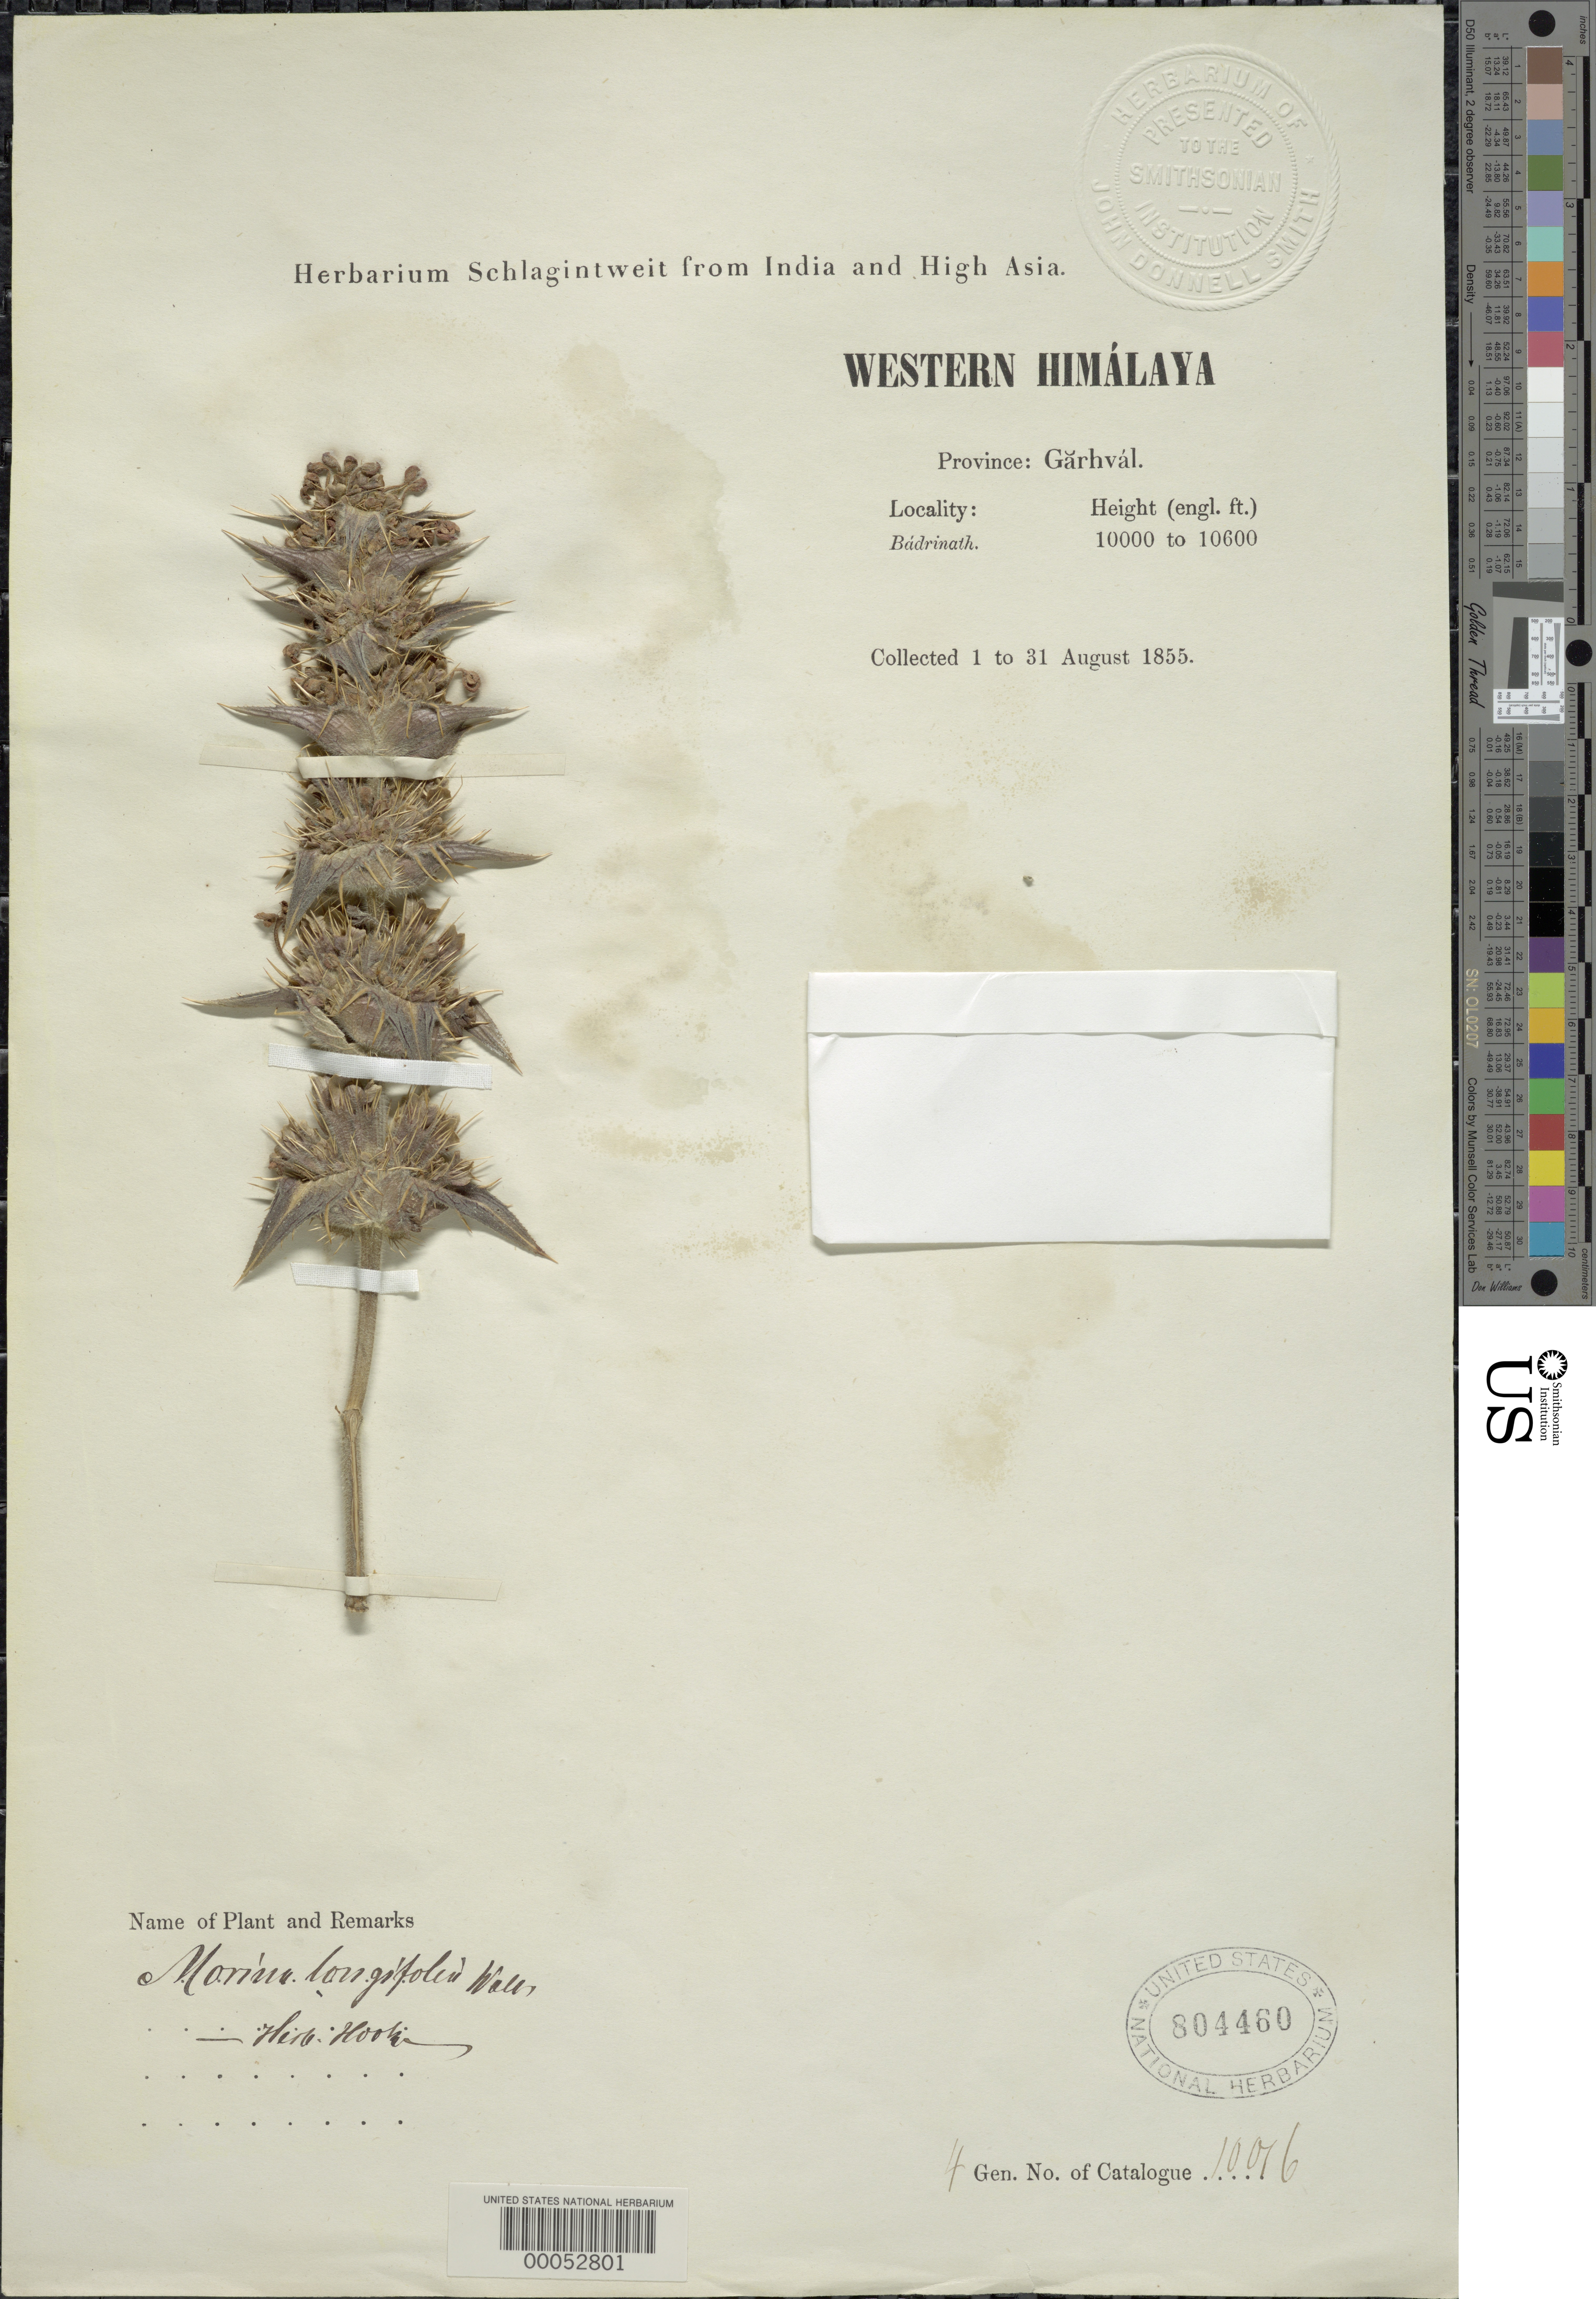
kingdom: Plantae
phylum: Tracheophyta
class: Magnoliopsida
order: Dipsacales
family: Caprifoliaceae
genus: Morina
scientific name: Morina longifolia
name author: Wall. ex DC.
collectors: Herbarium Schlagintweit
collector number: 10016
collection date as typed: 01 Aug 1855 to 31 Aug 1855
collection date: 1855-08-01/1855-08-31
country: India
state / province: Uttar Pradesh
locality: Garhval (district?), Badrinath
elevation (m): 3048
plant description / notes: Probably Herbarium Schlagintweit (specimen not seen)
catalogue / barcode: US 804460